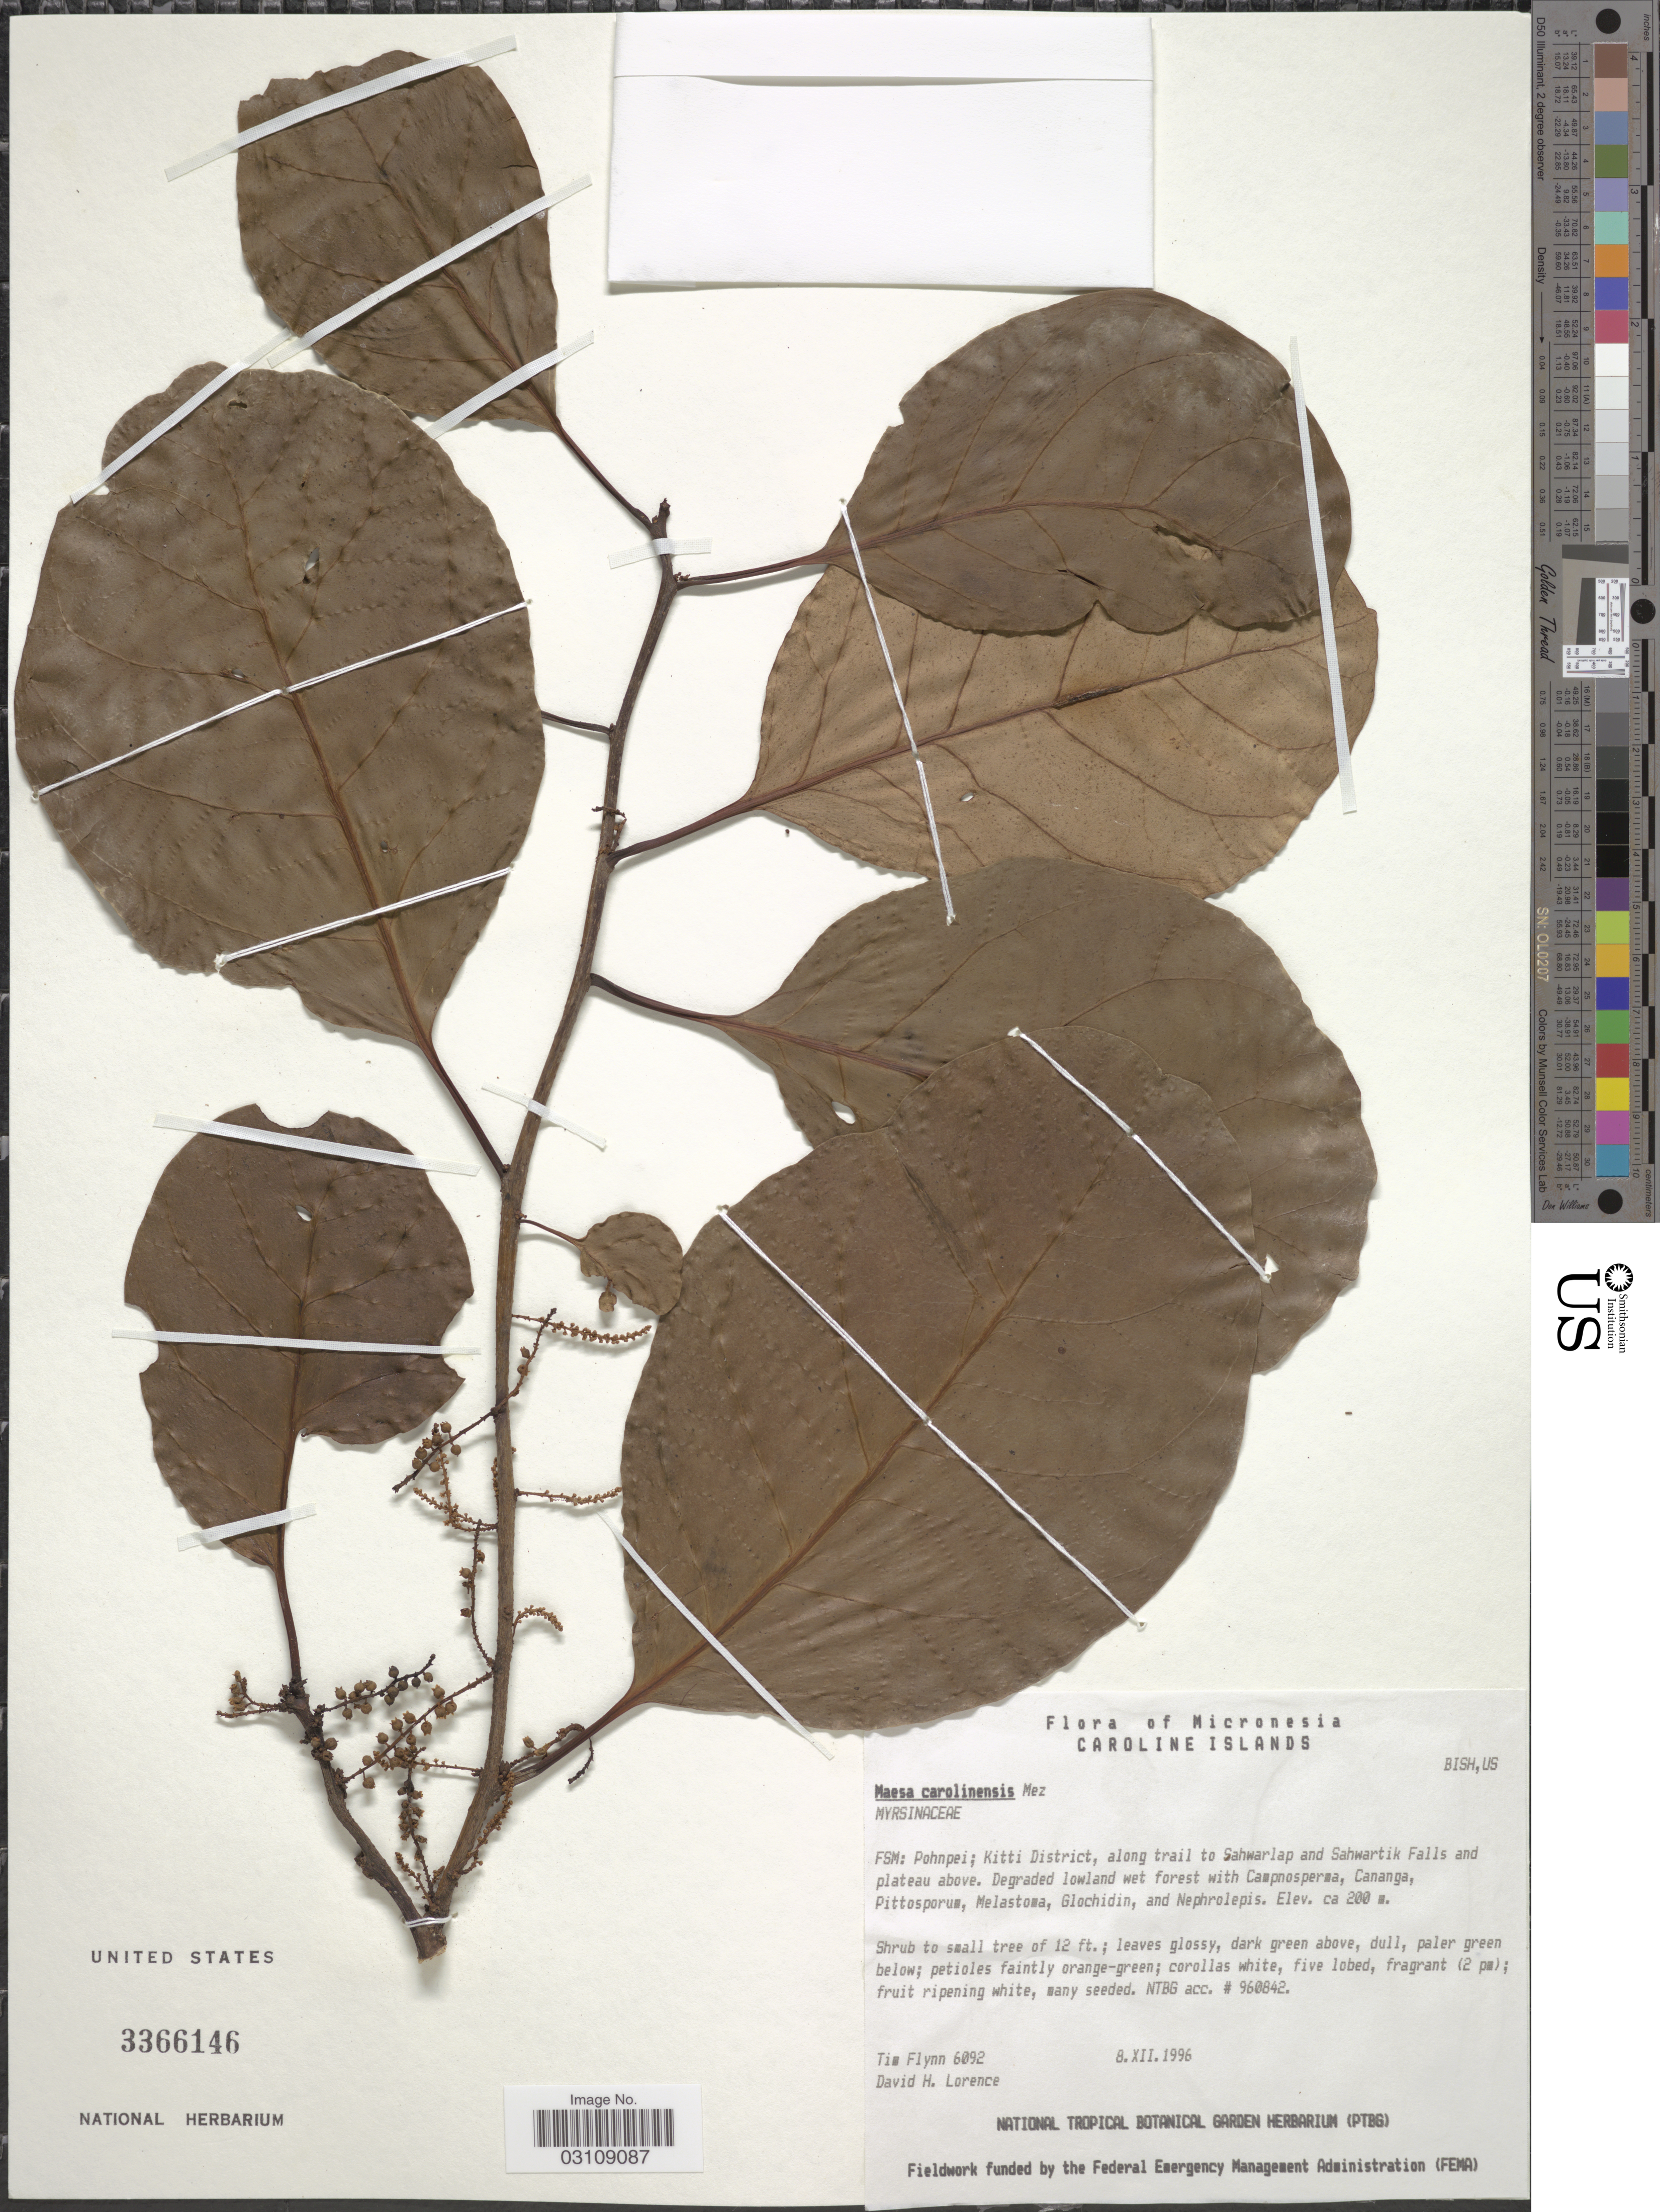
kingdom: Plantae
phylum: Tracheophyta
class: Magnoliopsida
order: Ericales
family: Primulaceae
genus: Maesa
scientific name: Maesa carolinensis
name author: Mez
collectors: T. Flynn & D. Lorence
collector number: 6092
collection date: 1996-12-08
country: Micronesia, Federated States of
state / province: Pohnpei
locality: Caroline Islands, FSM: Pohnpei; Kitti District, along trail to Sahwarlap and Sahwartik Falls and plateau above.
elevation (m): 200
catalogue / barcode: US 3366146